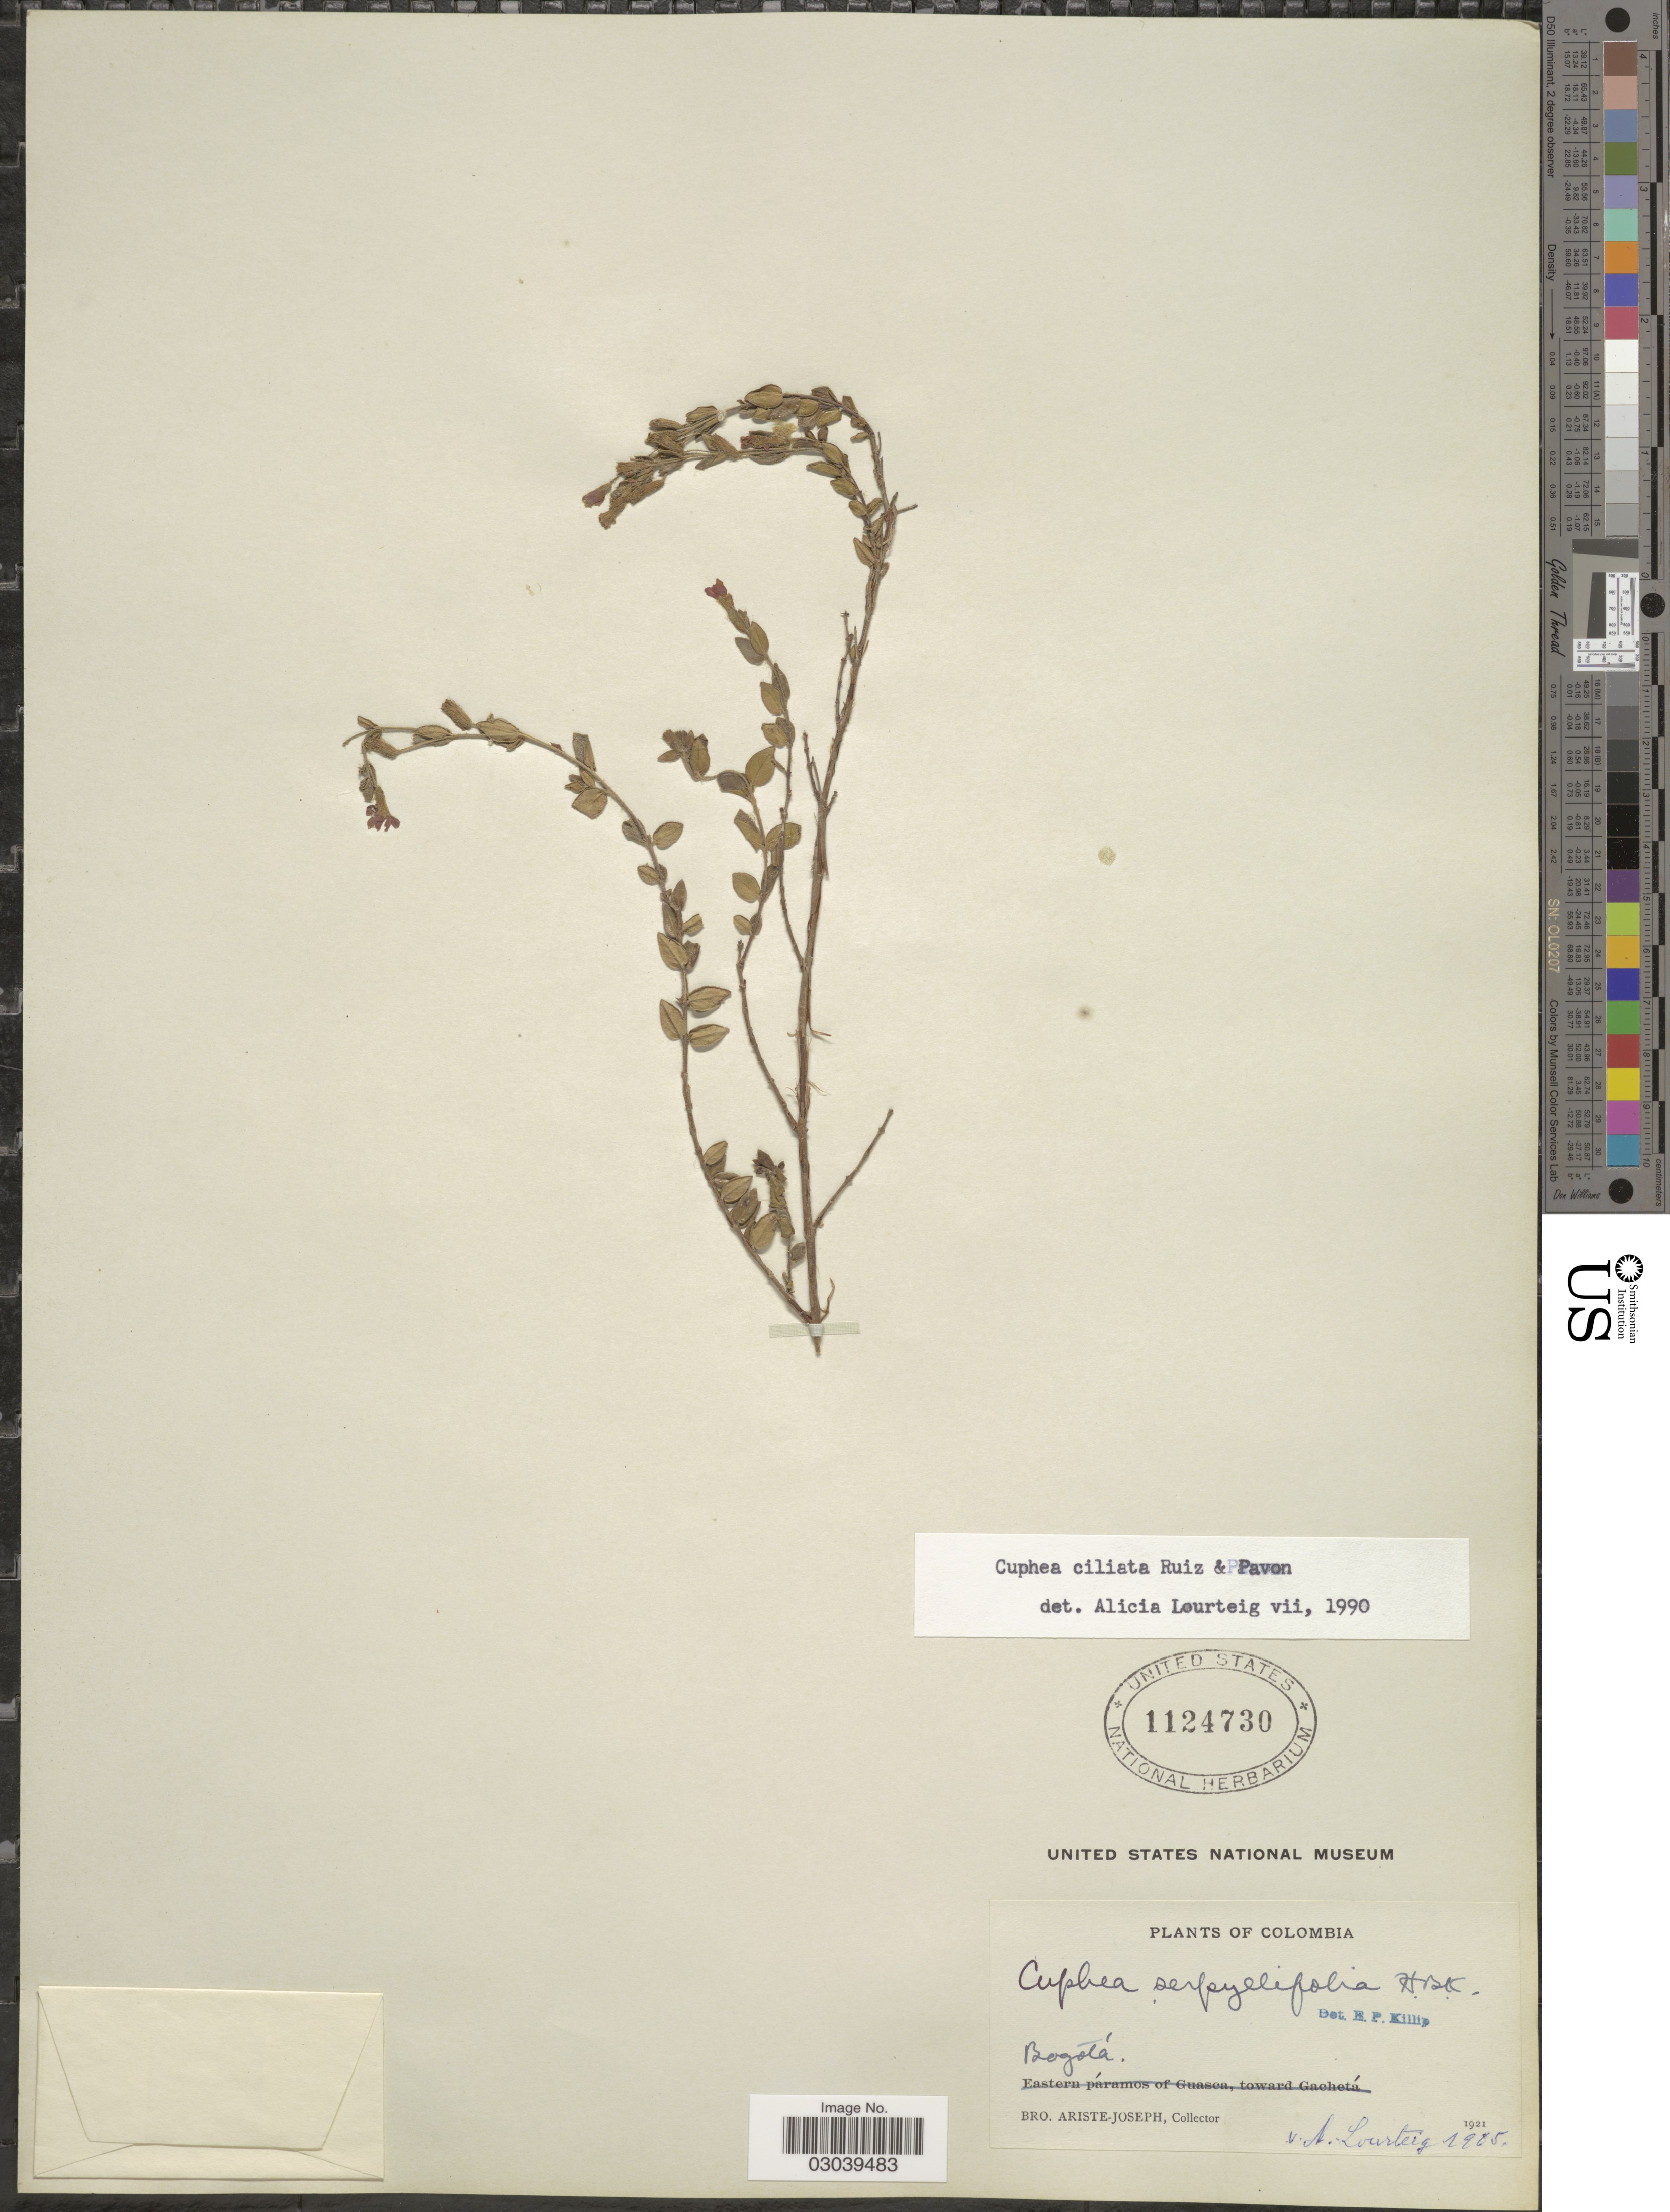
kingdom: Plantae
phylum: Tracheophyta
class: Magnoliopsida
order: Myrtales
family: Lythraceae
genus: Cuphea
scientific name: Cuphea ciliata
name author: Ruiz & Pav.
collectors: Bro. Ariste-Joseph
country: Colombia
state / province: Bogota D.C.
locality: Bogotá.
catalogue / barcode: US 1124730